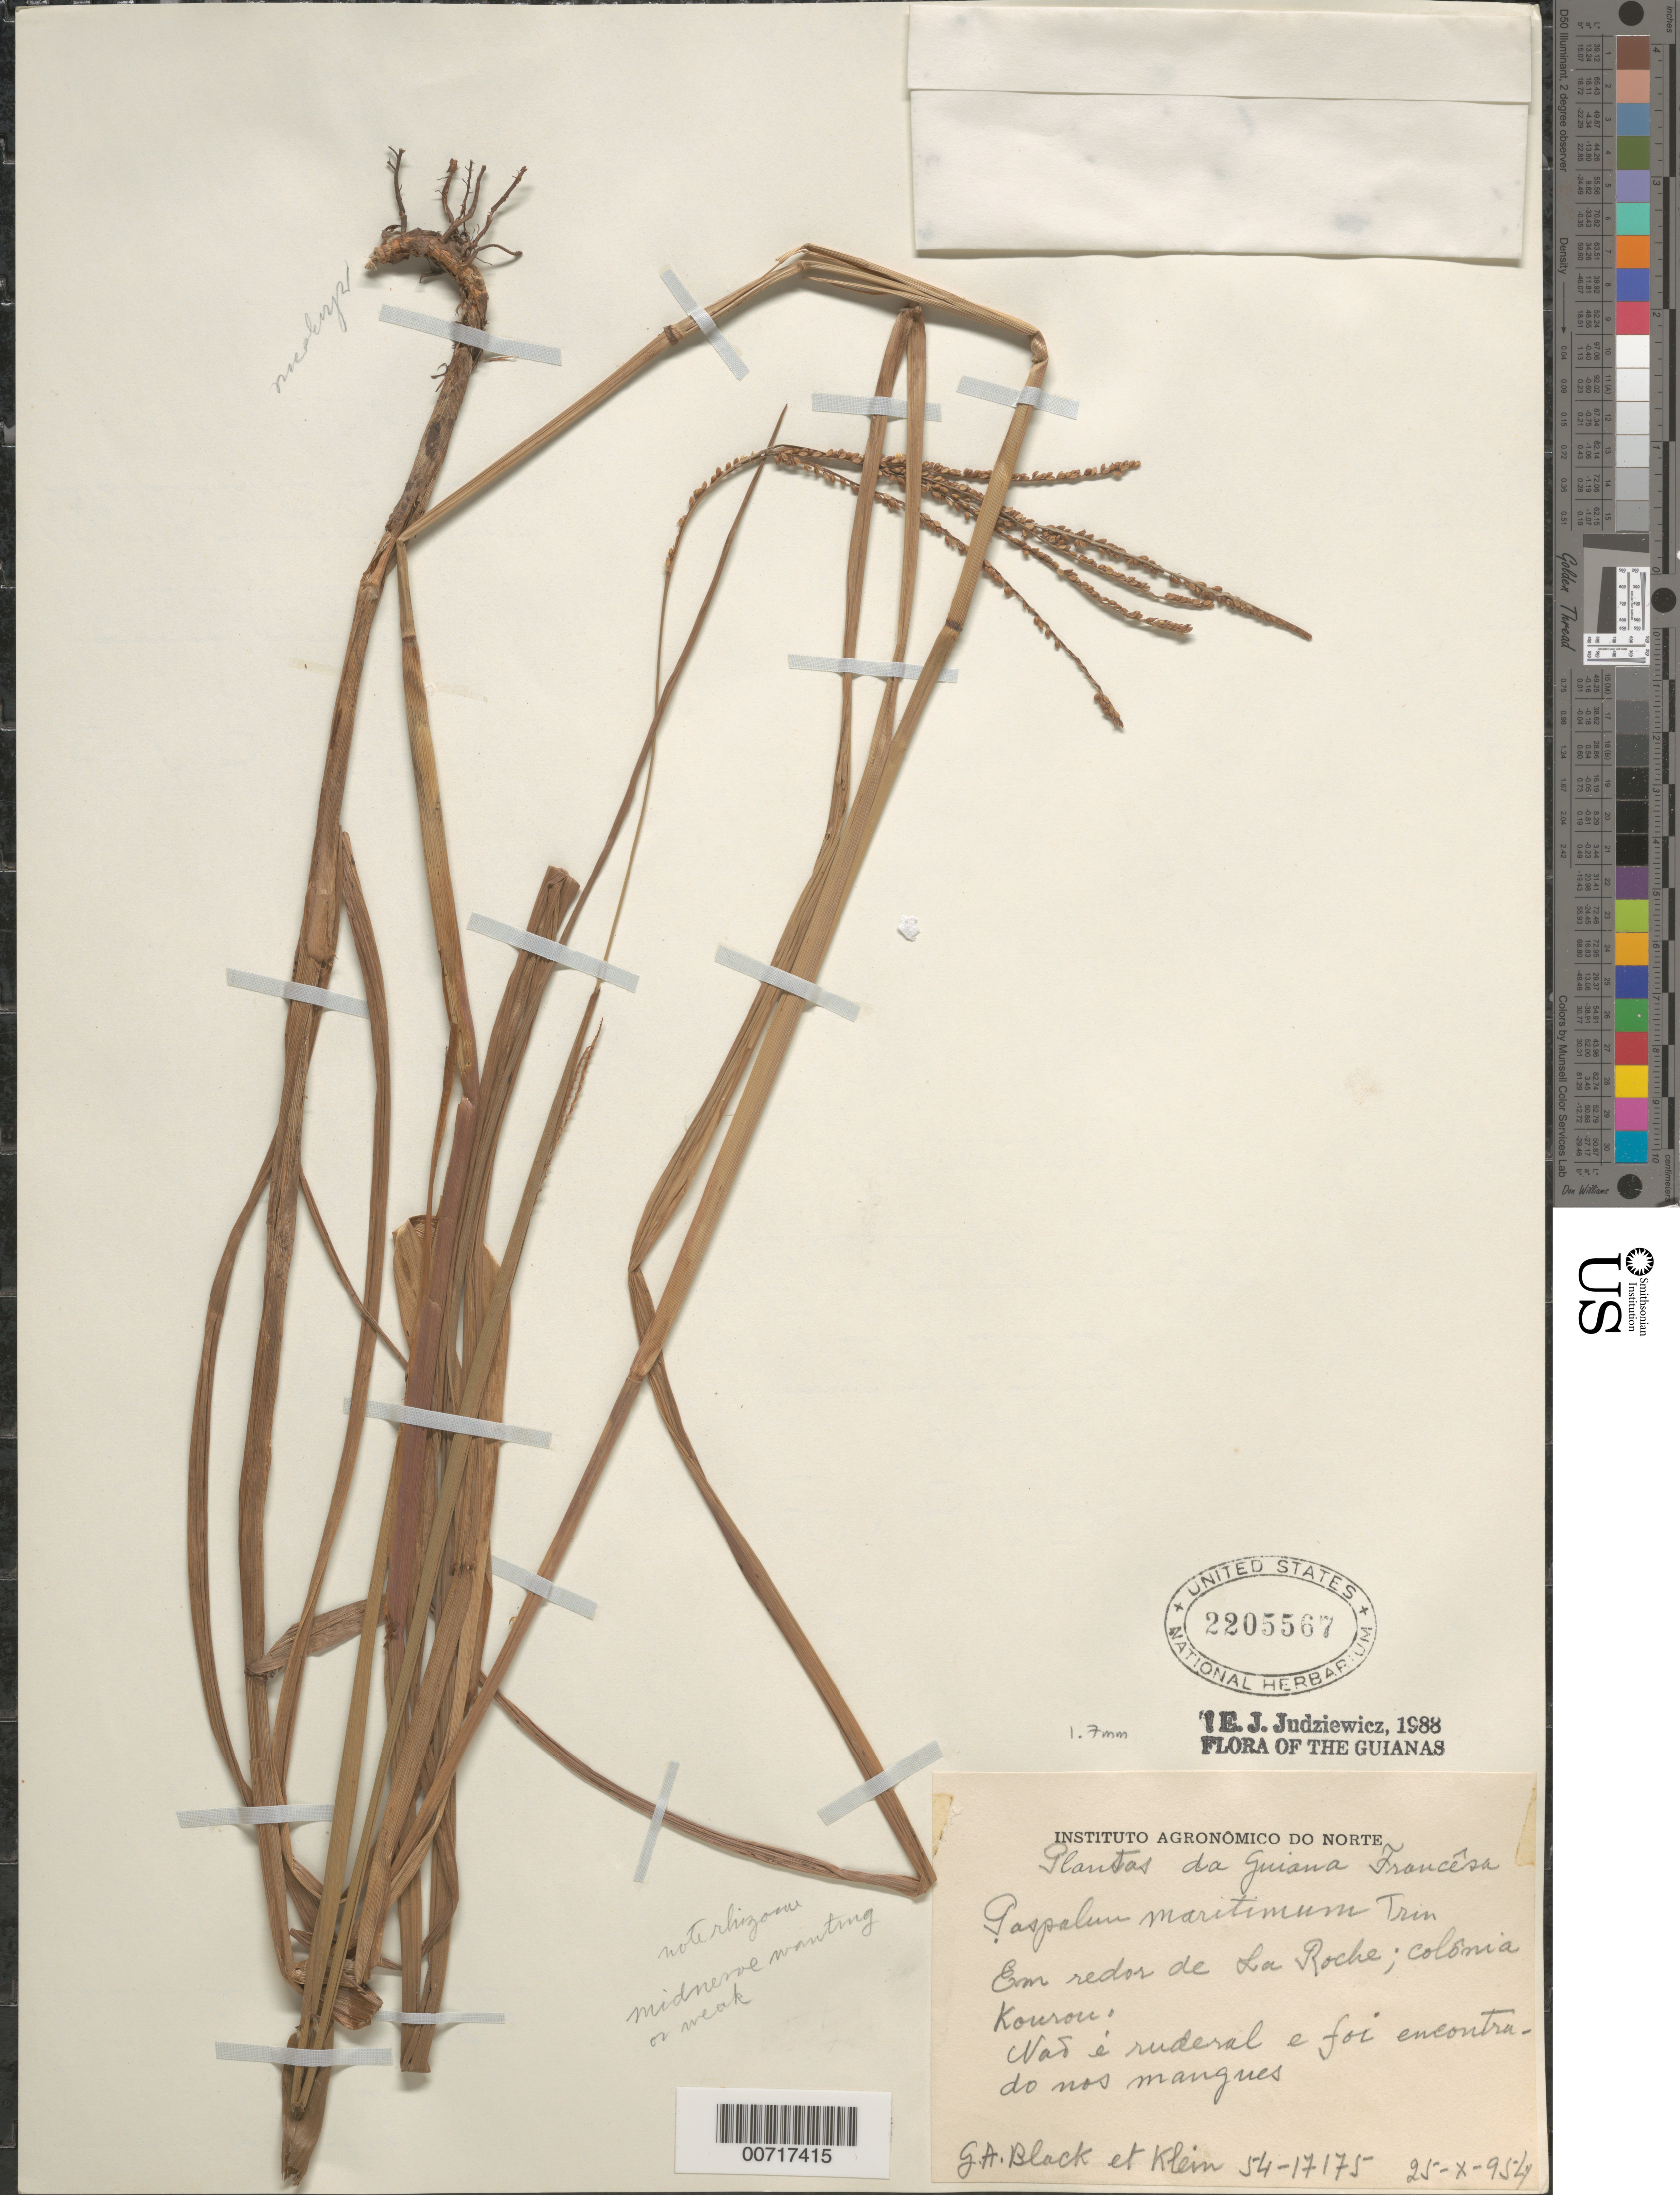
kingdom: Plantae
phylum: Tracheophyta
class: Liliopsida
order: Poales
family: Poaceae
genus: Paspalum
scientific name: Paspalum maritimum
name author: Trin.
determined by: Judziewicz, E. J.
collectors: G. A. Black & Klein, --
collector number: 54 17175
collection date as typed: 25-Oct-54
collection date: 1954-10-25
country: French Guiana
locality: Kourou, en redor de La Roche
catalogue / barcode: US 2205567